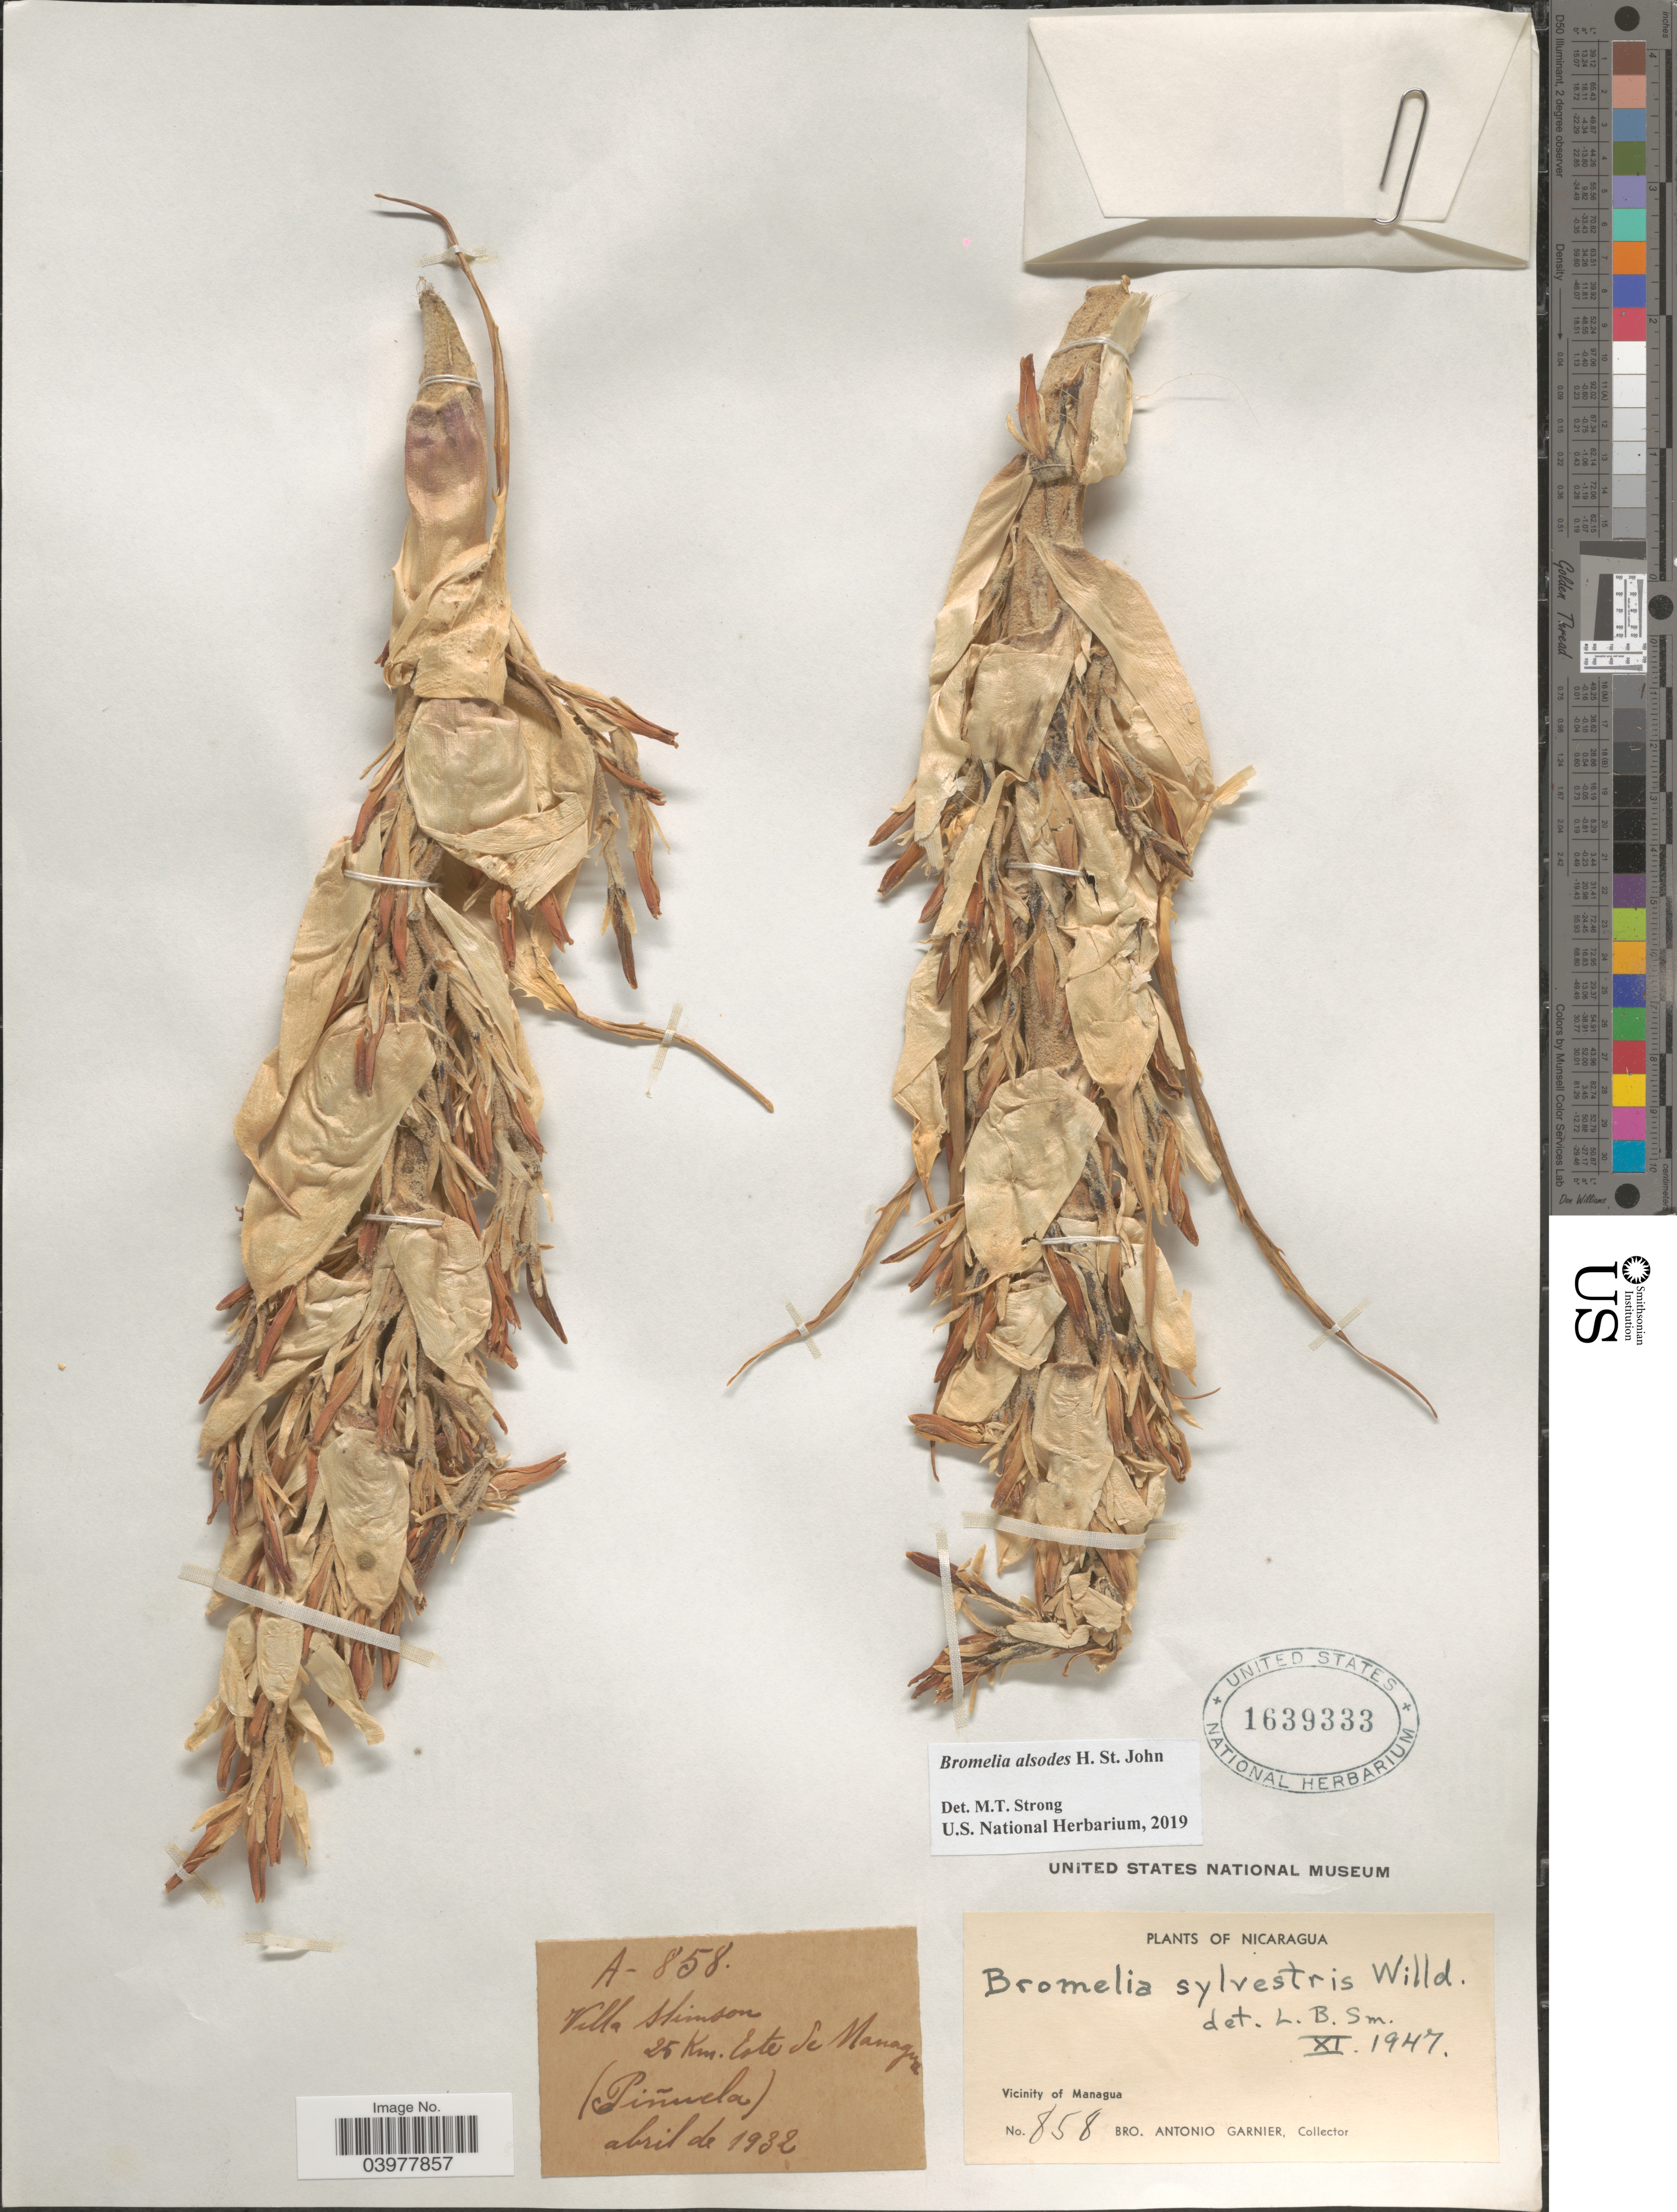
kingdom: Plantae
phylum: Tracheophyta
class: Liliopsida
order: Poales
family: Bromeliaceae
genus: Bromelia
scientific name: Bromelia alsodes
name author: H. St. John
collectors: Bro. A. Garnier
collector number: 858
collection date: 1932-04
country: Nicaragua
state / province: Managua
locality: Villa Stimson. 25 Km. Este de Managua. (Piñuela).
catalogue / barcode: US 1639333